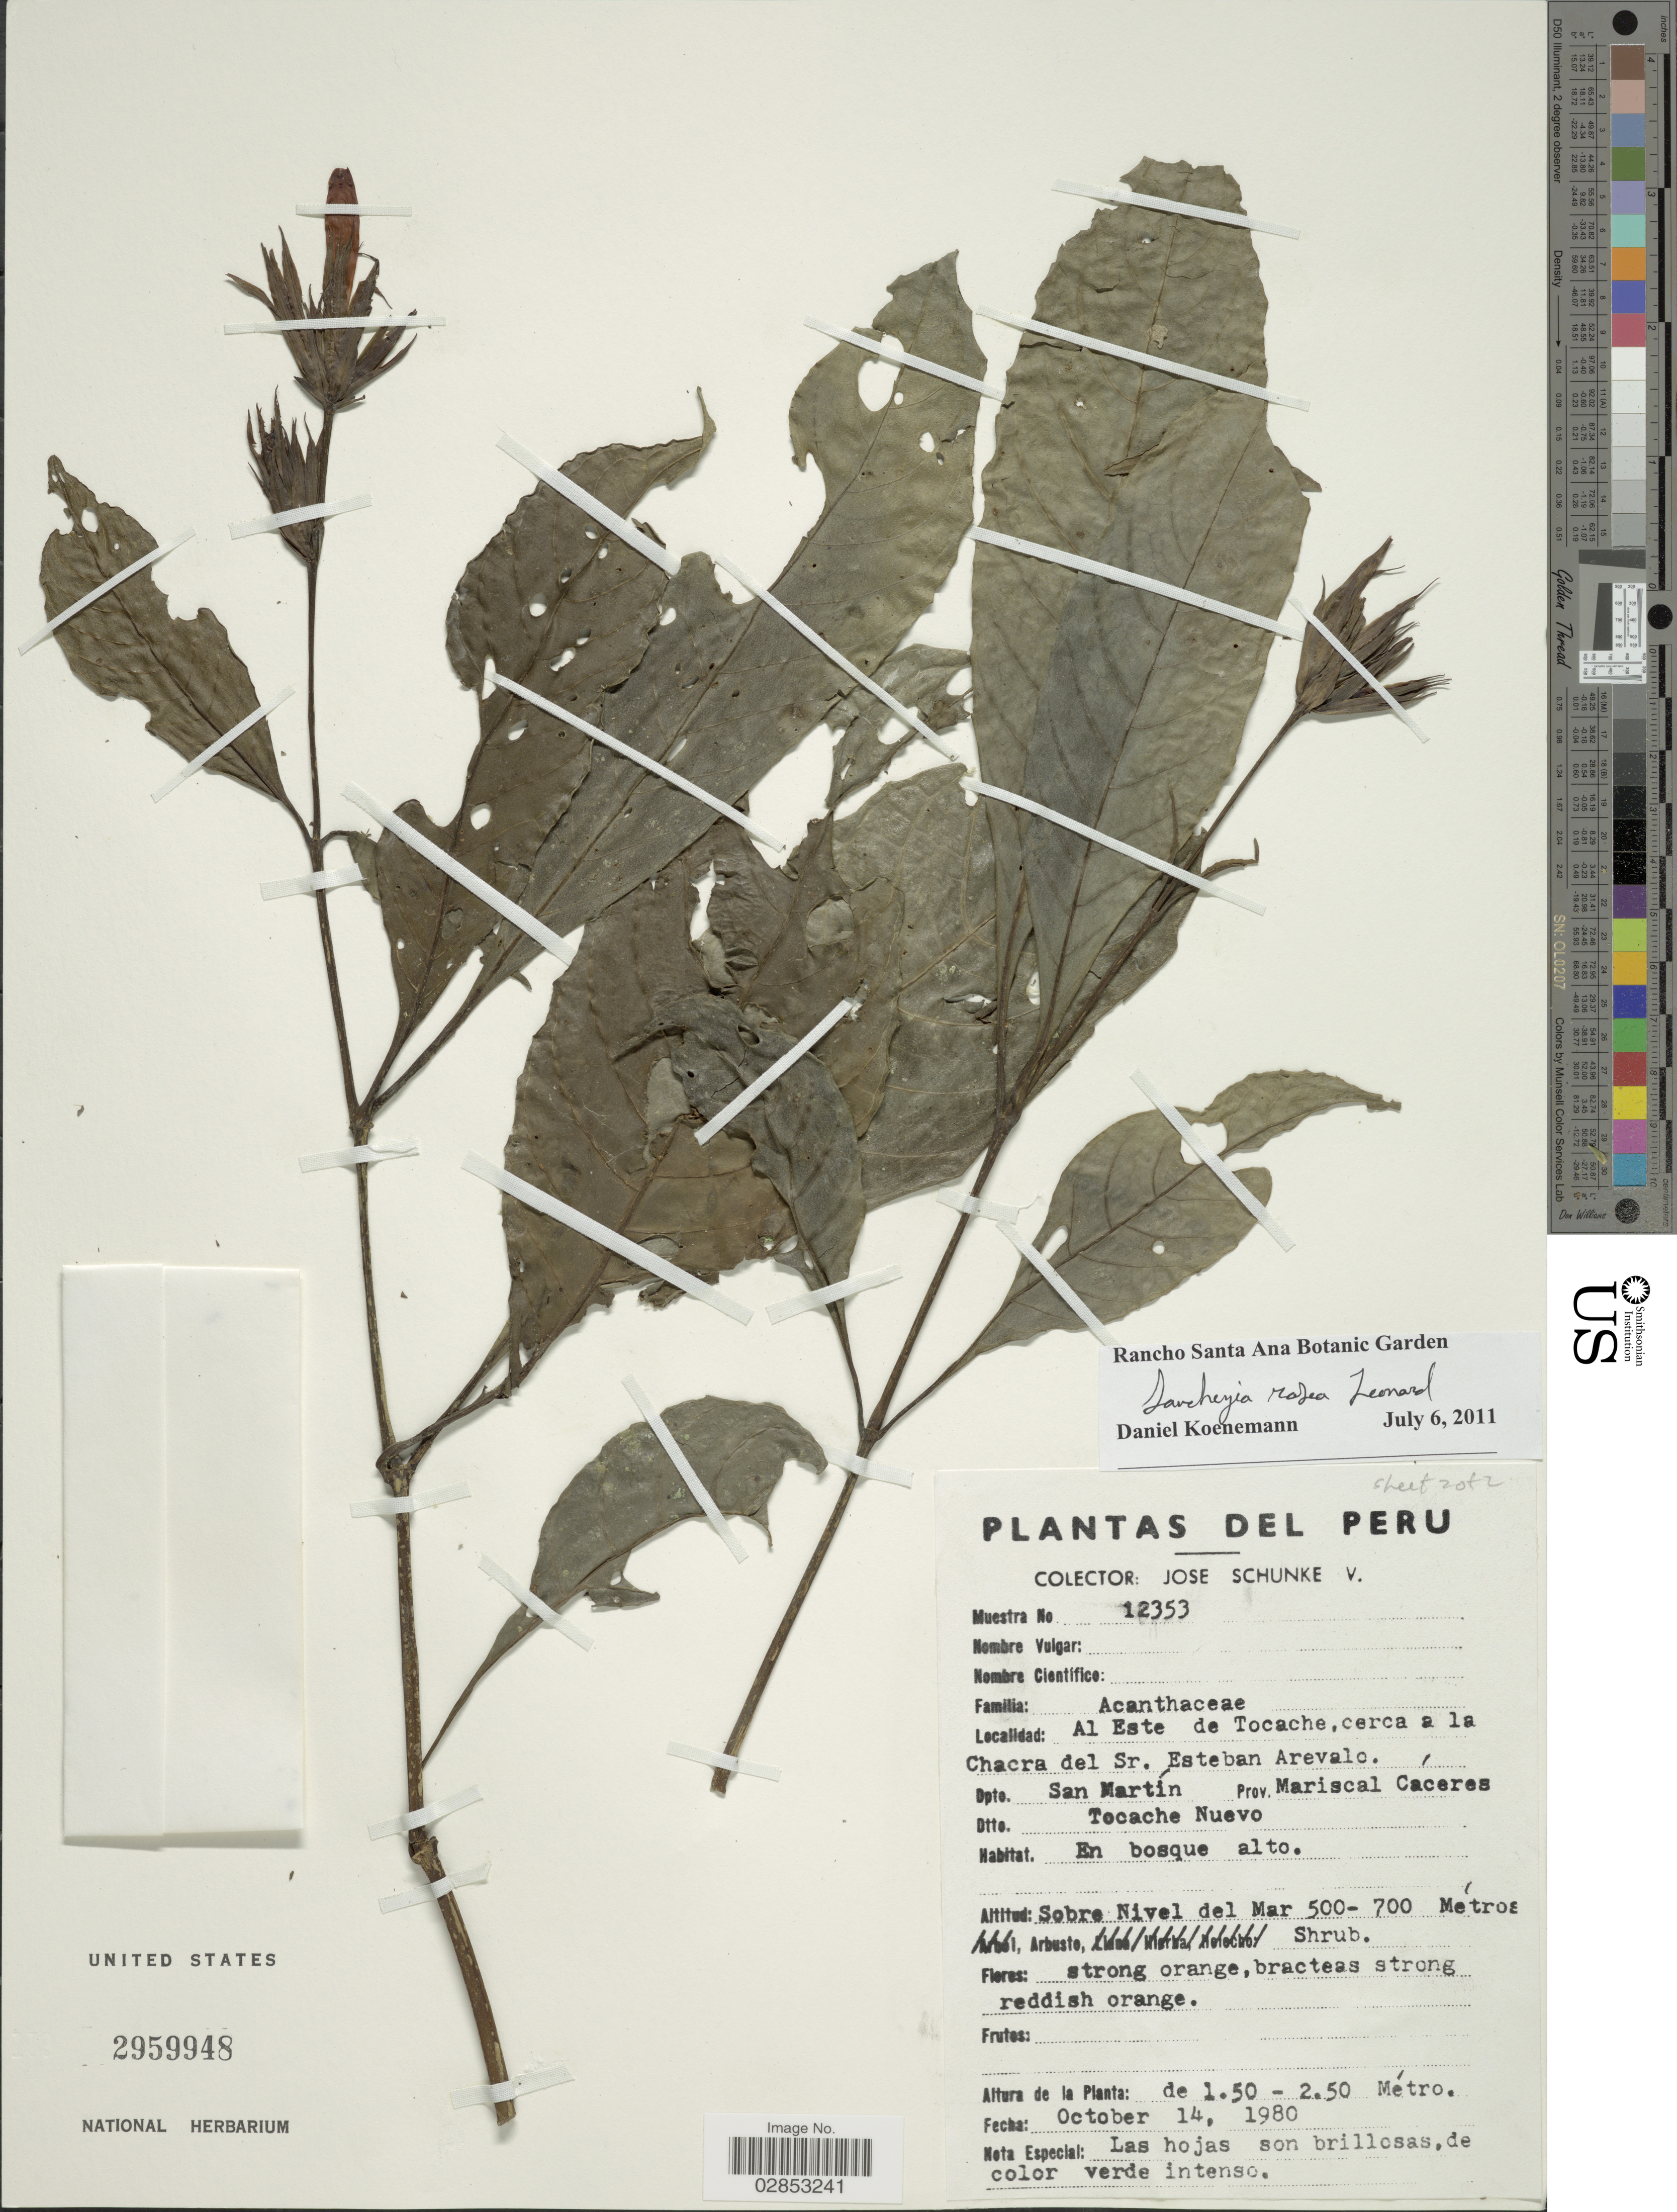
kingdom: Plantae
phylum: Tracheophyta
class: Magnoliopsida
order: Lamiales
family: Acanthaceae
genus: Sanchezia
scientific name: Sanchezia rosea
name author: Leonard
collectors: J. Schunke Vigo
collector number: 12353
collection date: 1980-10-14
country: Peru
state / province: San Martín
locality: Al Este de Tocache, cerca a la Chacra del Sr. Esteban Arevalo, Dpto. San Martín, Prov. Mariscal Cáceres, Dtto. Tocache Nuevo.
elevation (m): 500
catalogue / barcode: US 2959948